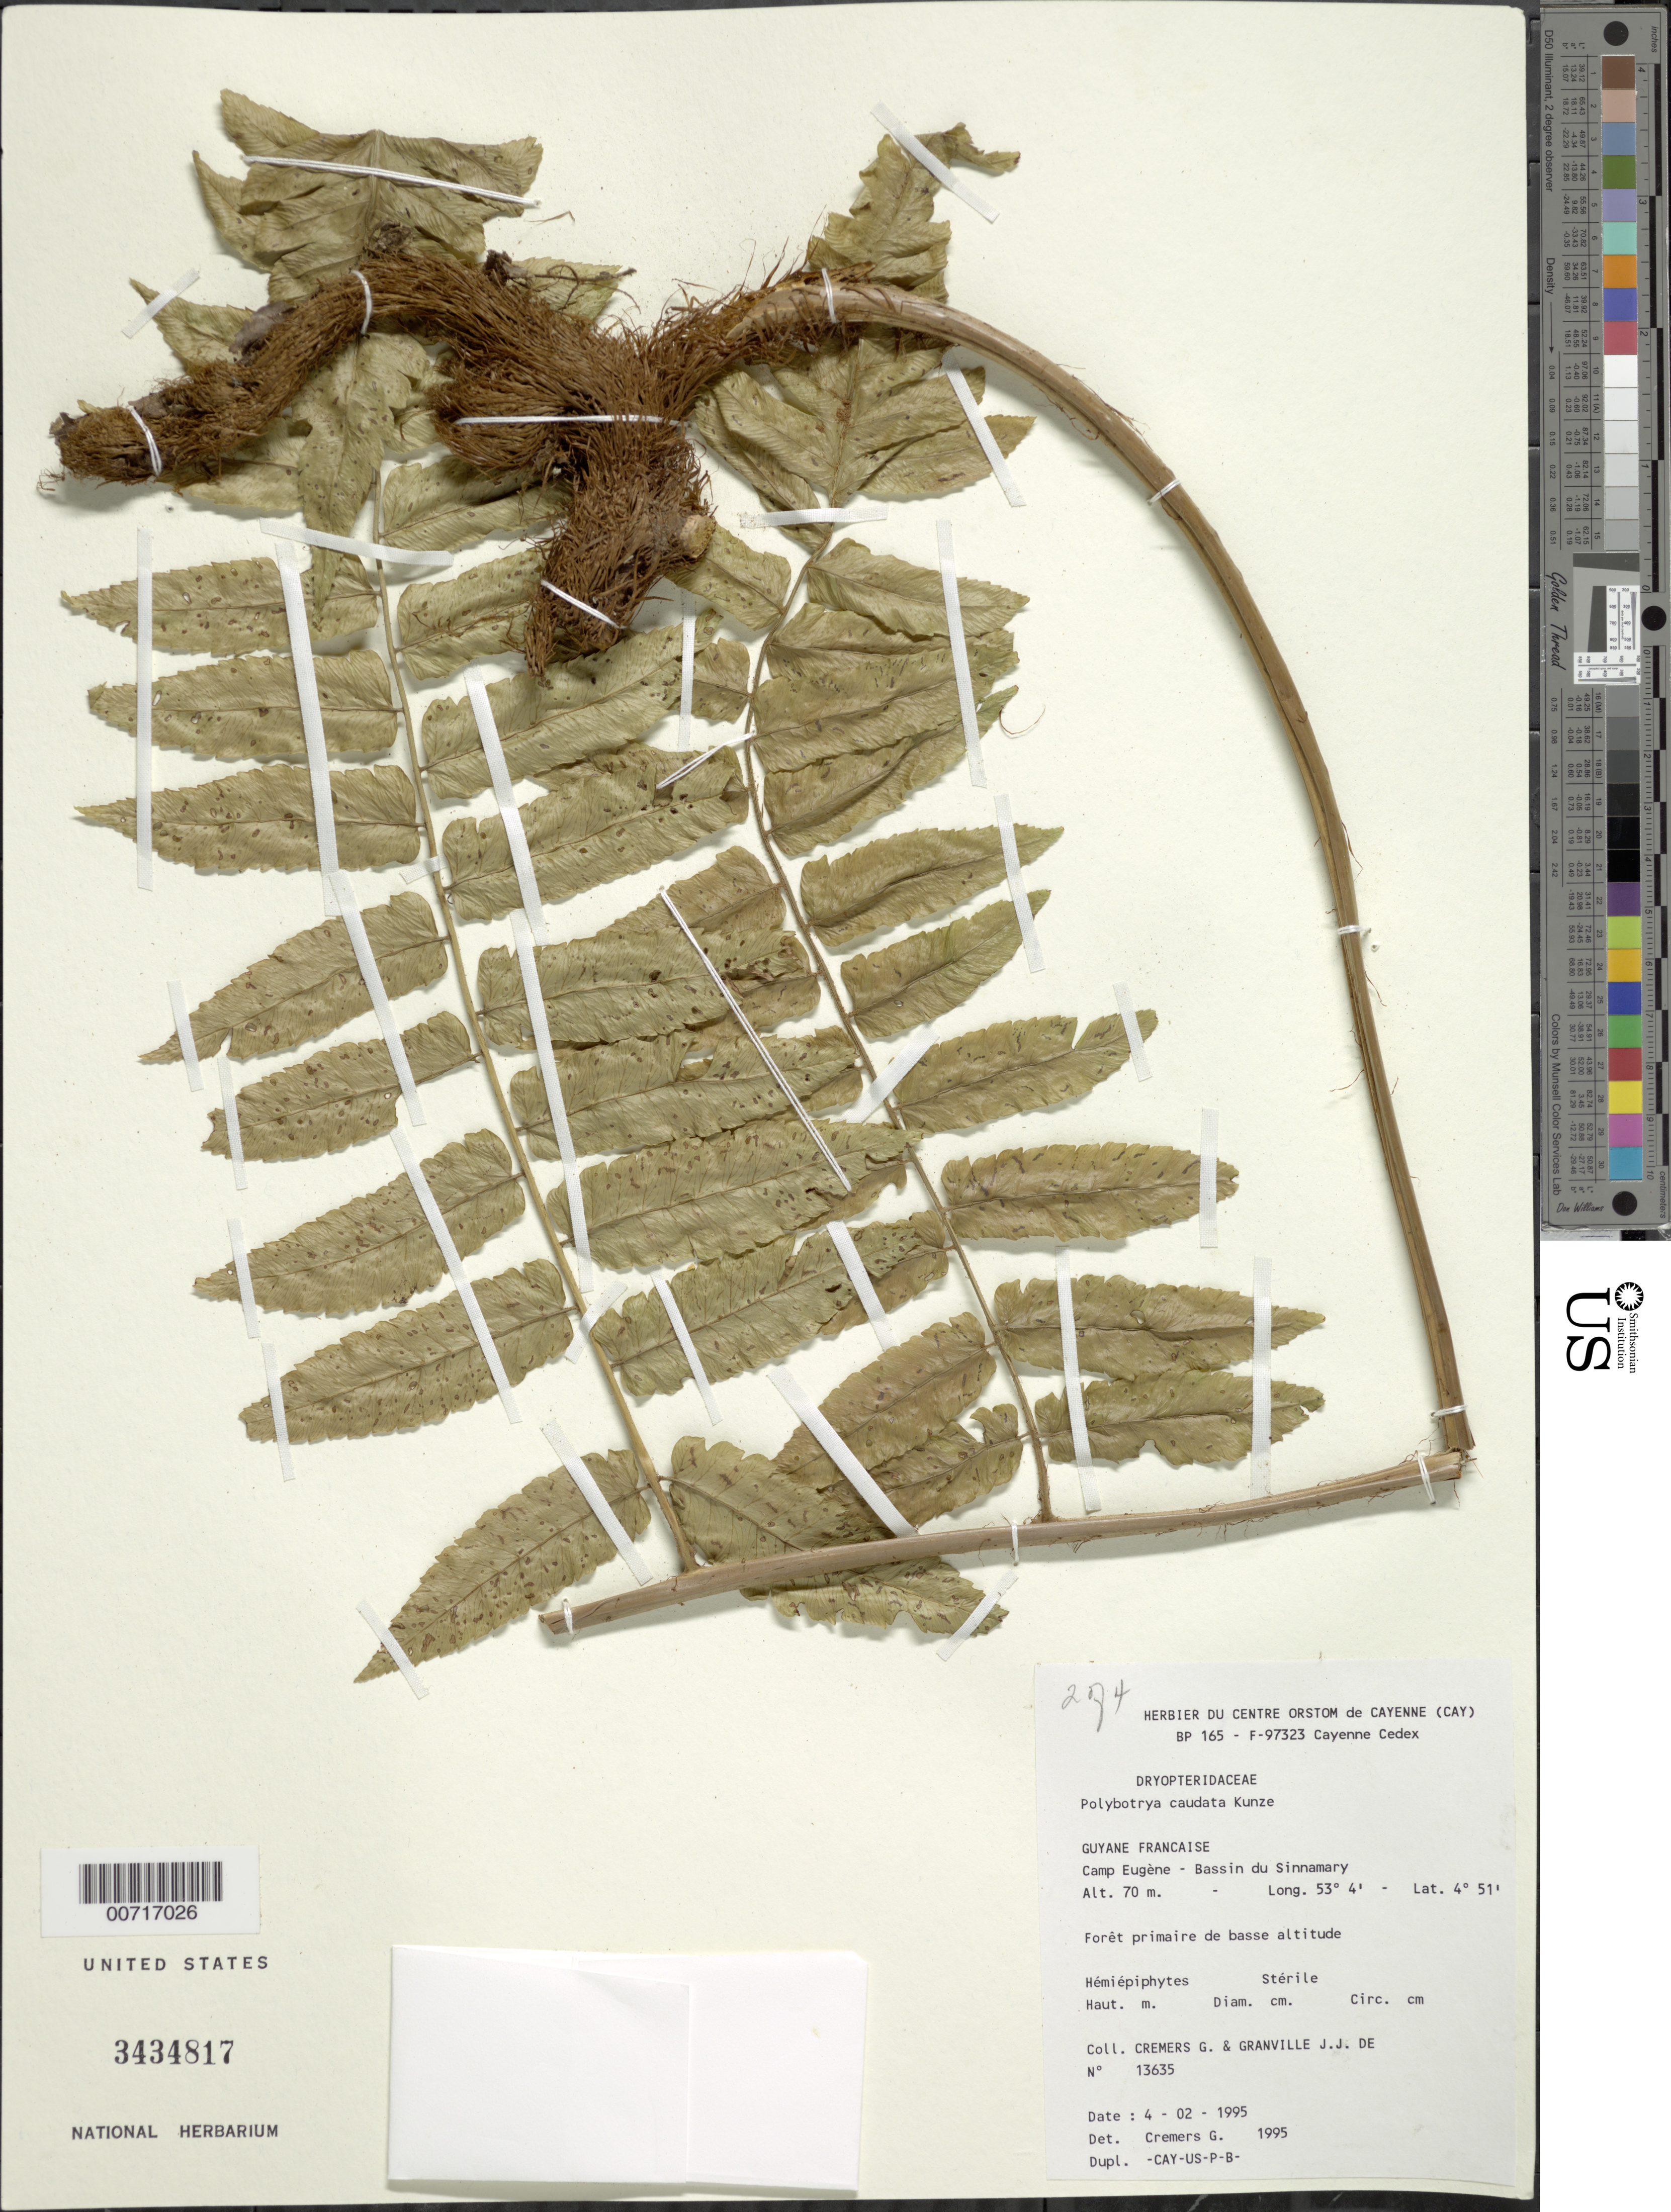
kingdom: Plantae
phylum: Tracheophyta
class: Polypodiopsida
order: Polypodiales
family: Dryopteridaceae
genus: Polybotrya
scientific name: Polybotrya caudata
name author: Kunze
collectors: G. Cremers & J.-J. de Granville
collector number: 13635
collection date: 1995-02-04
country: French Guiana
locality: Guyane Francaise. Camp Eugene-Bassin du Sinnamary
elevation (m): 70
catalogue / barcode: US 3434817